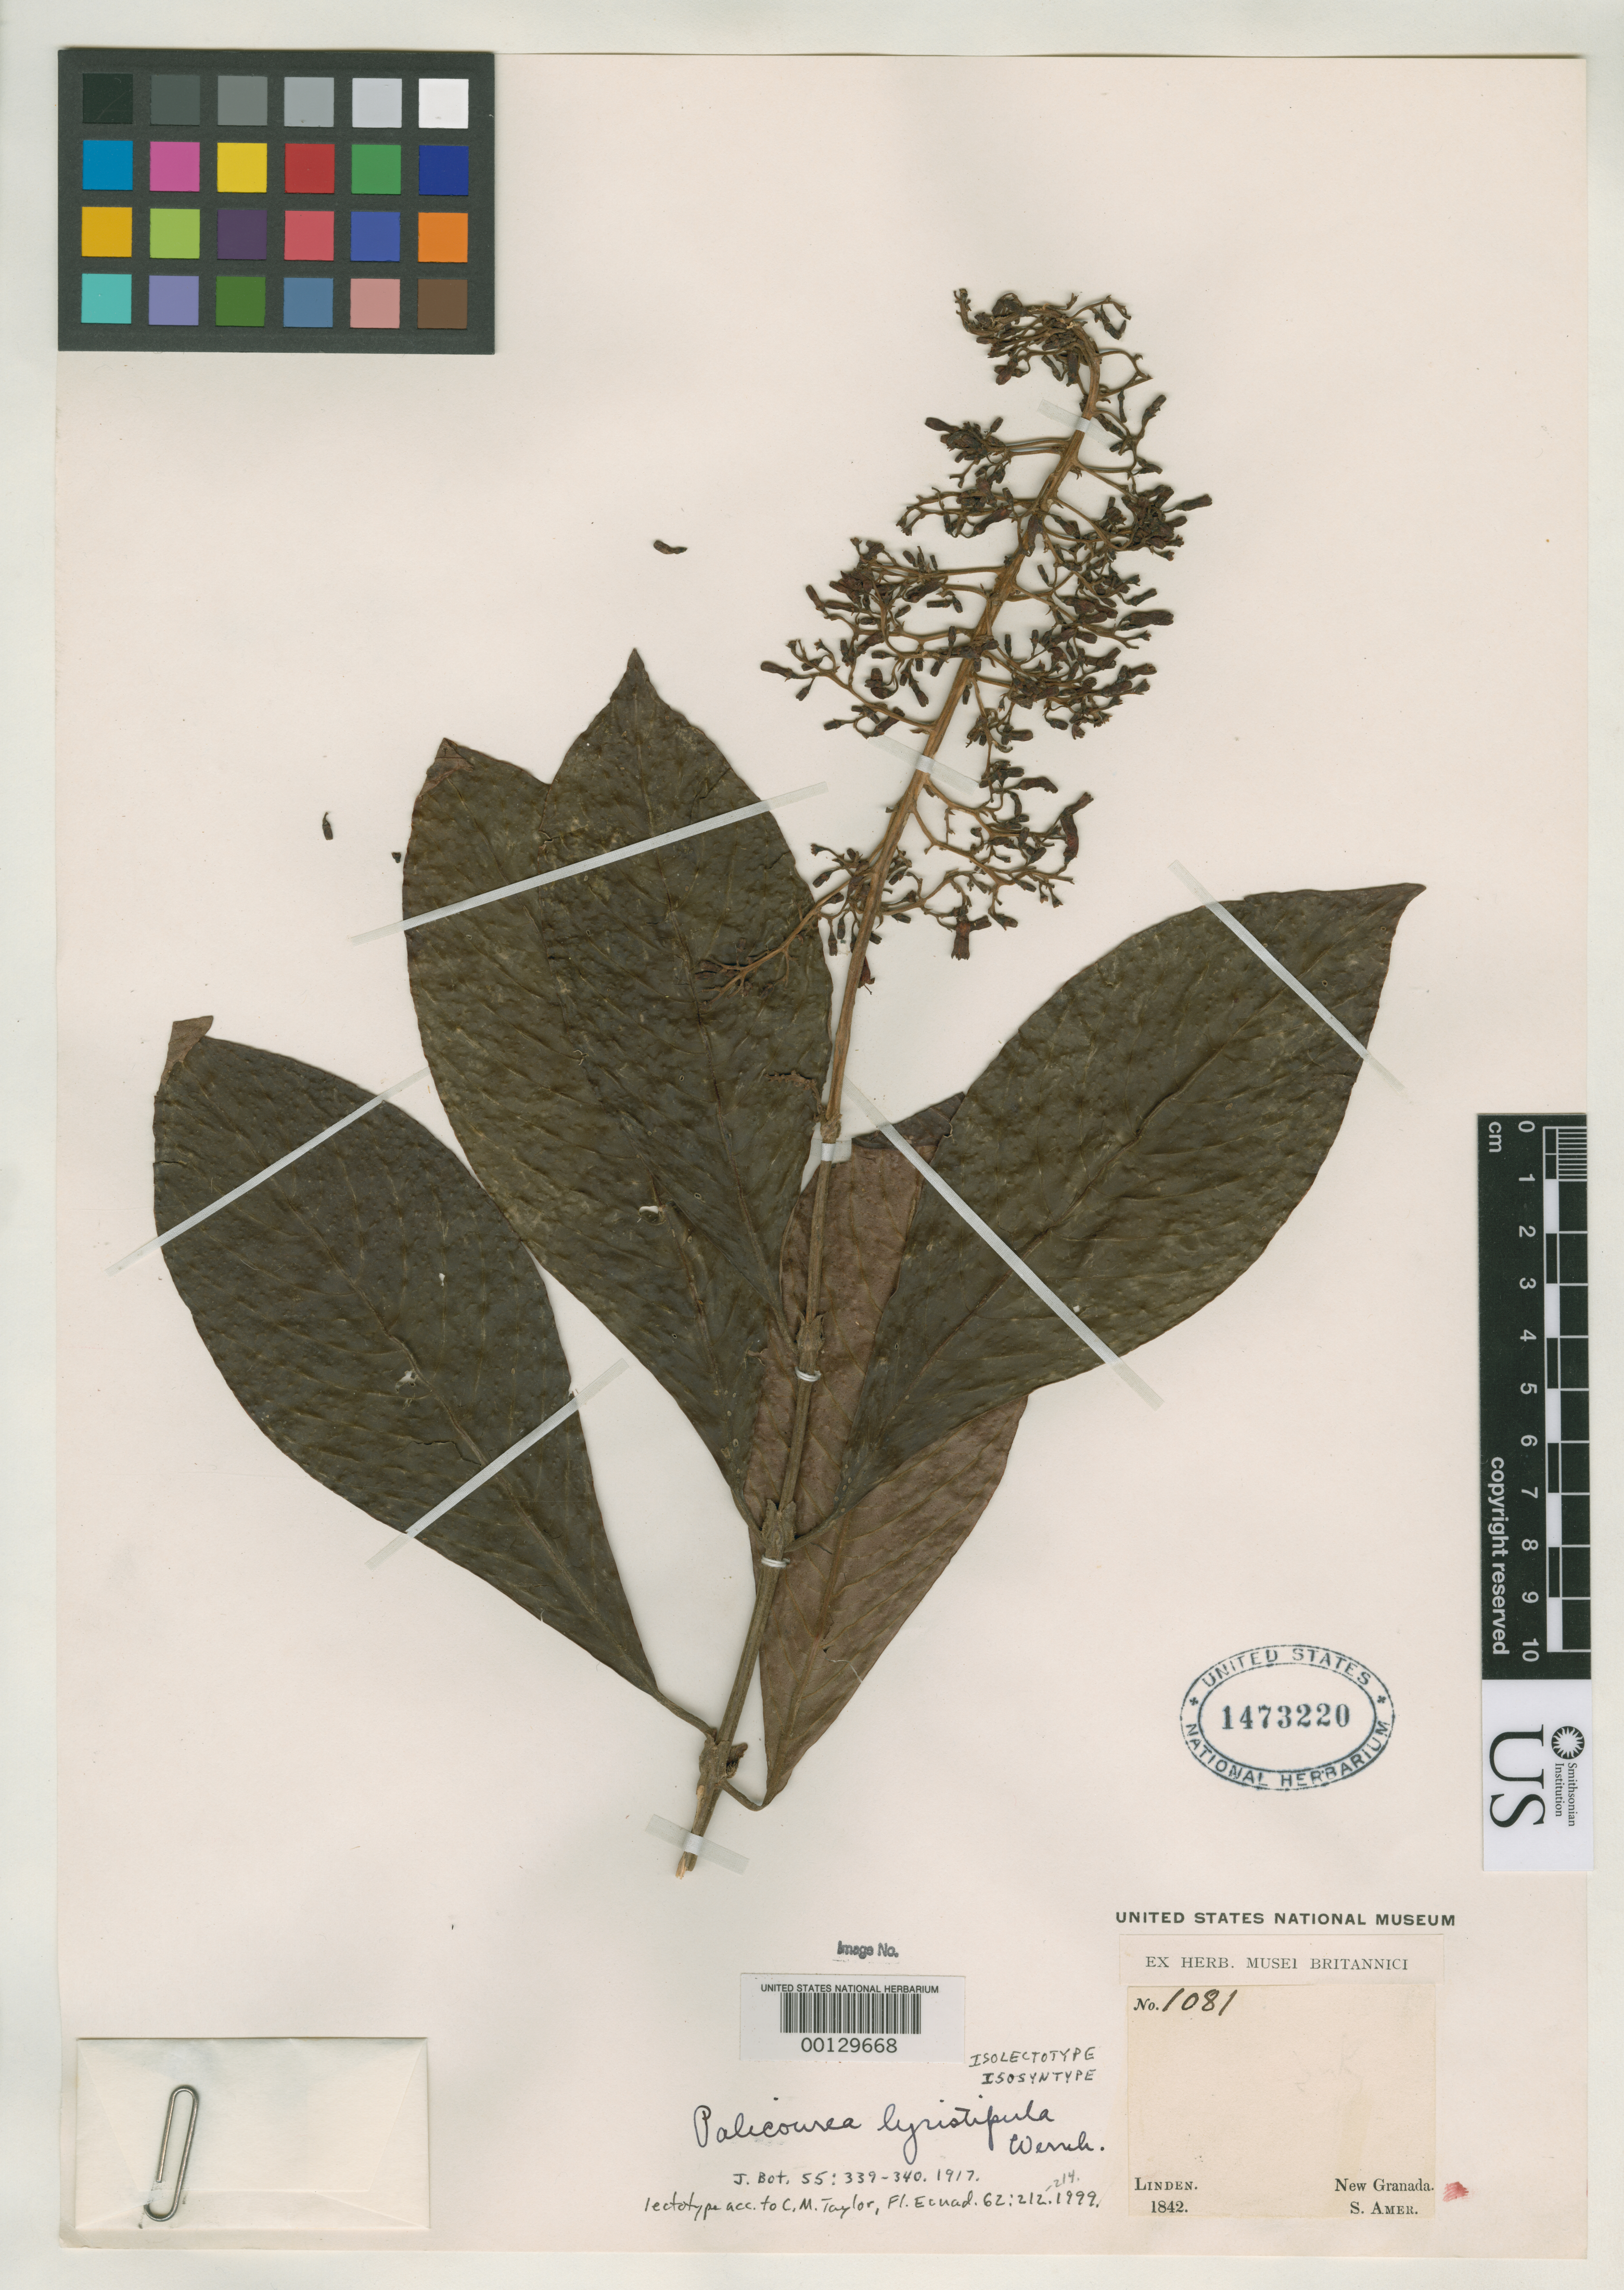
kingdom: Plantae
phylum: Tracheophyta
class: Magnoliopsida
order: Gentianales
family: Rubiaceae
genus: Palicourea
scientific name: Palicourea lyristipula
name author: Wernham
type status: Isolectotype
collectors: I. Linden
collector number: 1081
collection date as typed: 1842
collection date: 1842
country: Colombia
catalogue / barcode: US 1473220